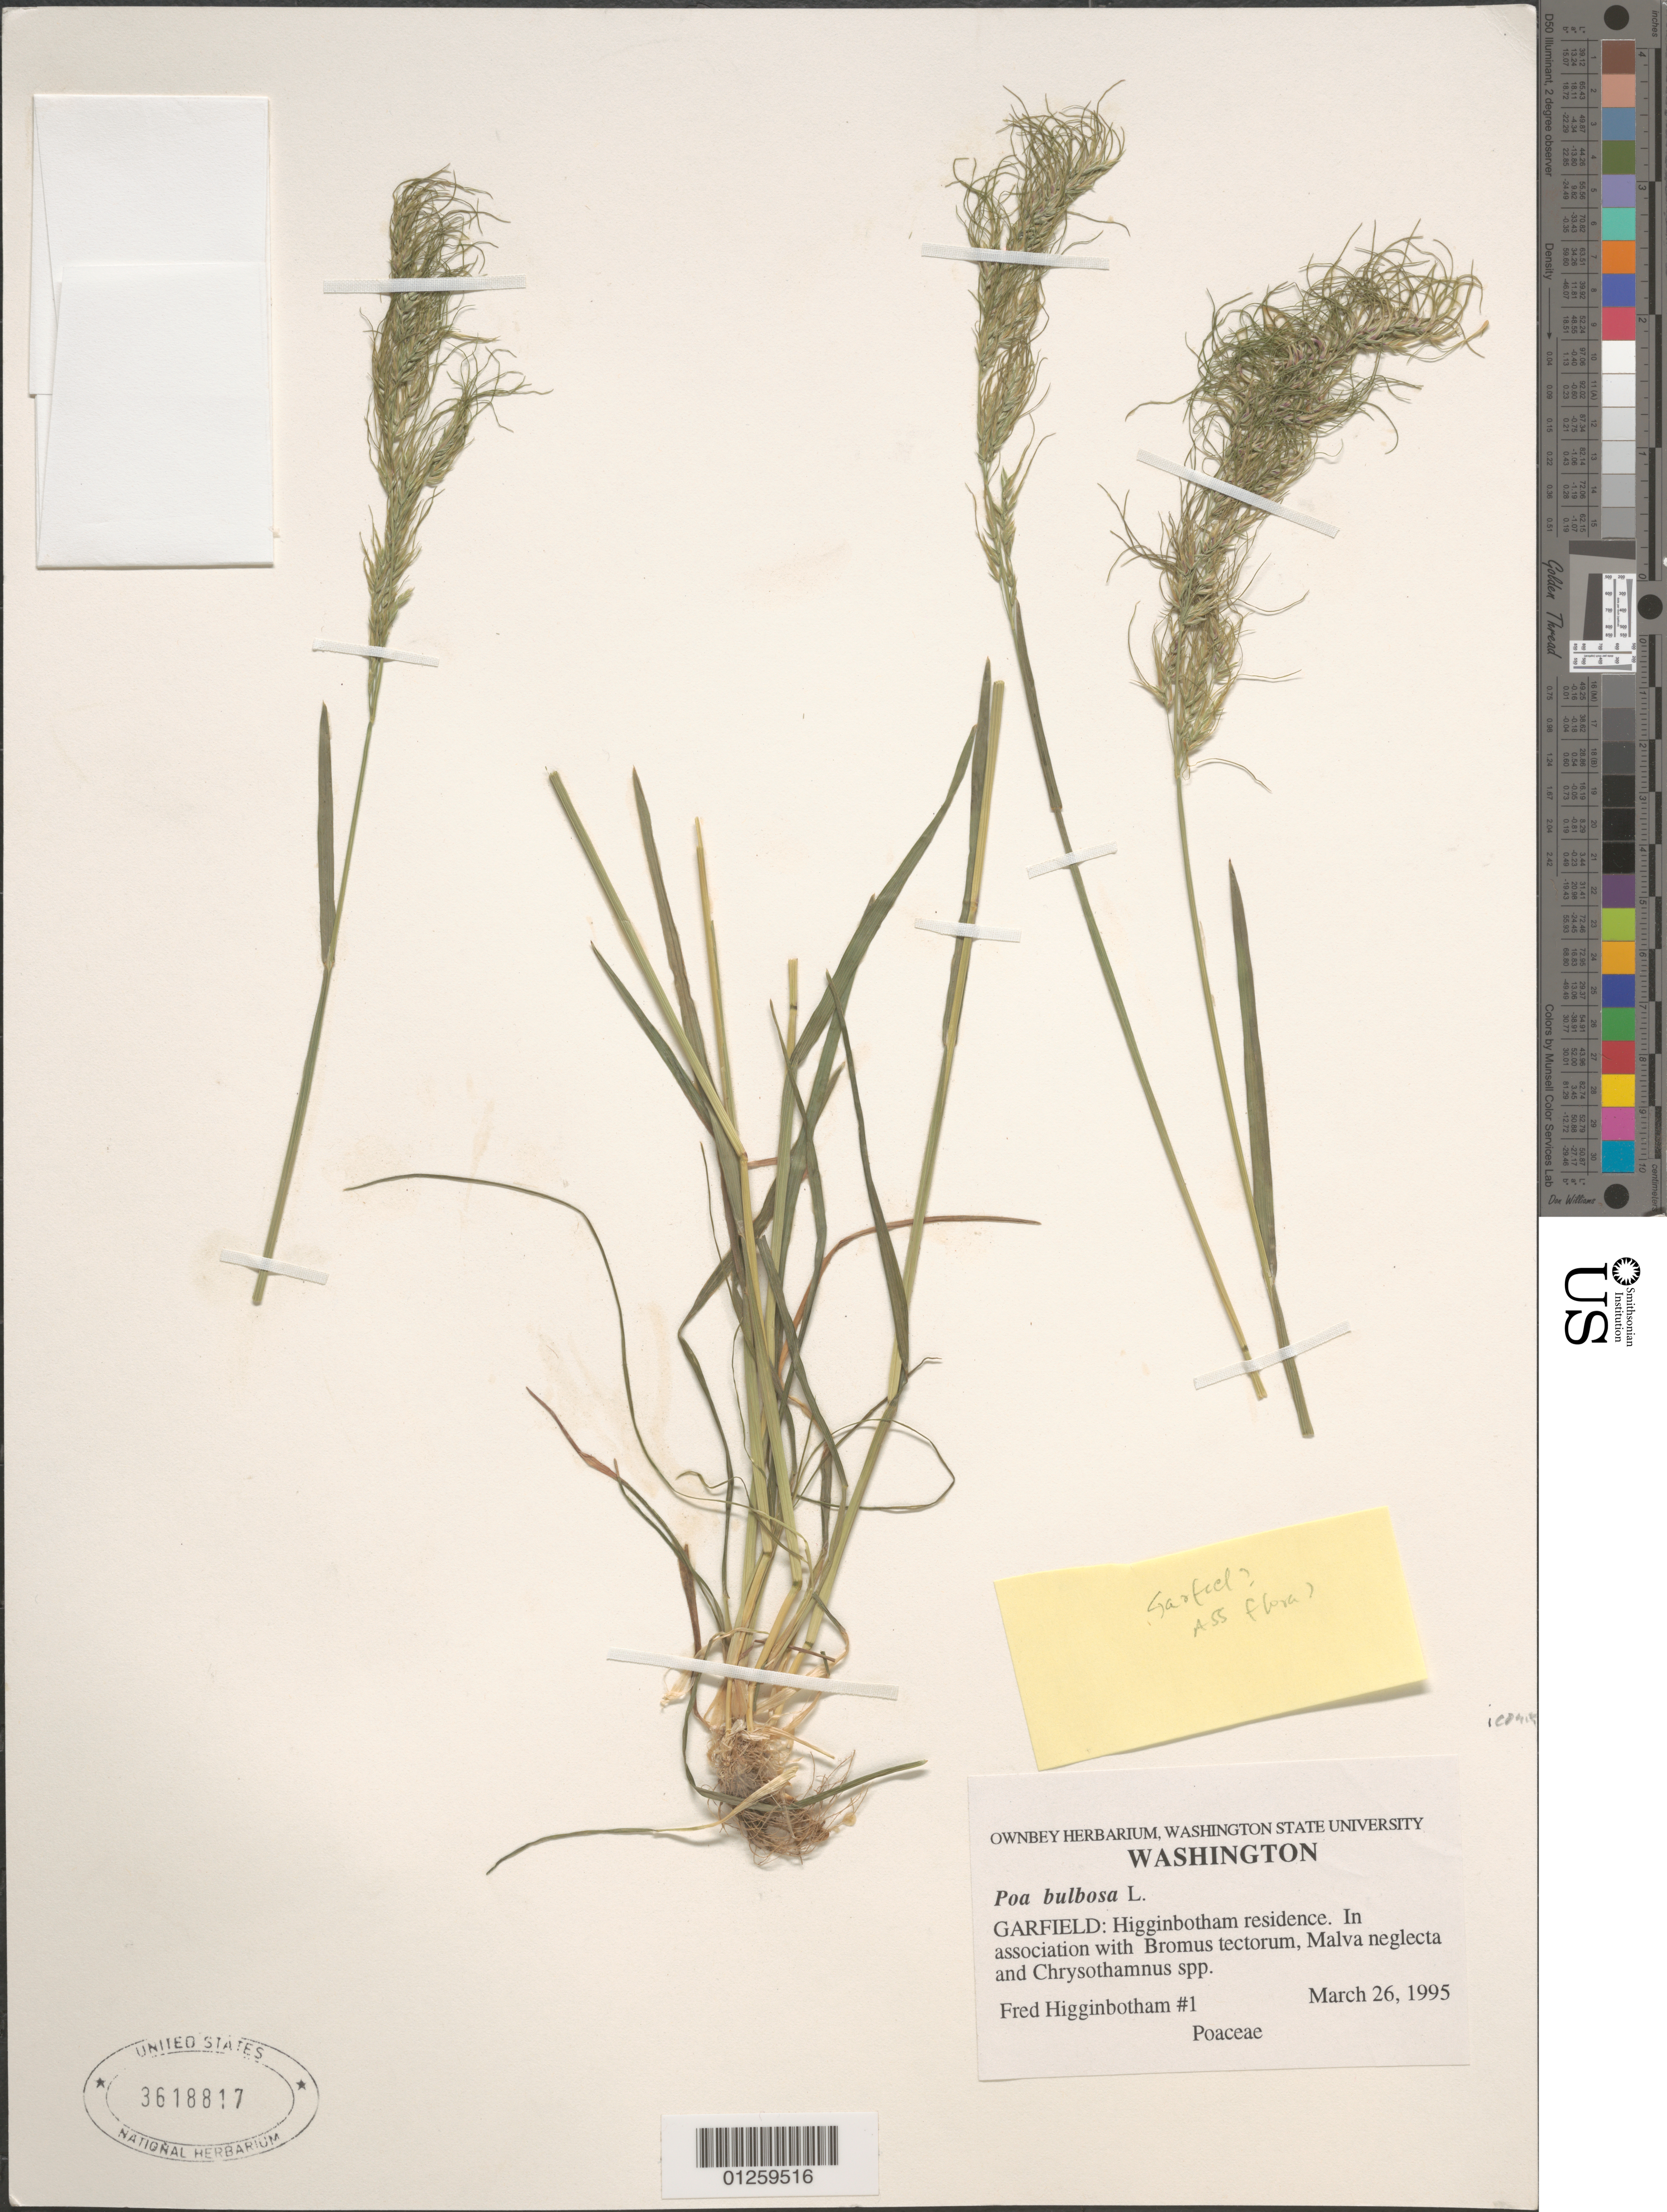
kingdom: Plantae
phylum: Tracheophyta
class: Liliopsida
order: Poales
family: Poaceae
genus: Poa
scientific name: Poa iconia var. iconia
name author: Azn.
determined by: Soreng, Robert J., Research Associate (BOT), Smithsonian Institution - National Museum of Natural History (UNITED STATES)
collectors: F. Higginbotham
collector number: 1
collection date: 1995-03-26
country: United States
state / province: Washington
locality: Fred Higginbotham #1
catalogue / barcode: US 3618817